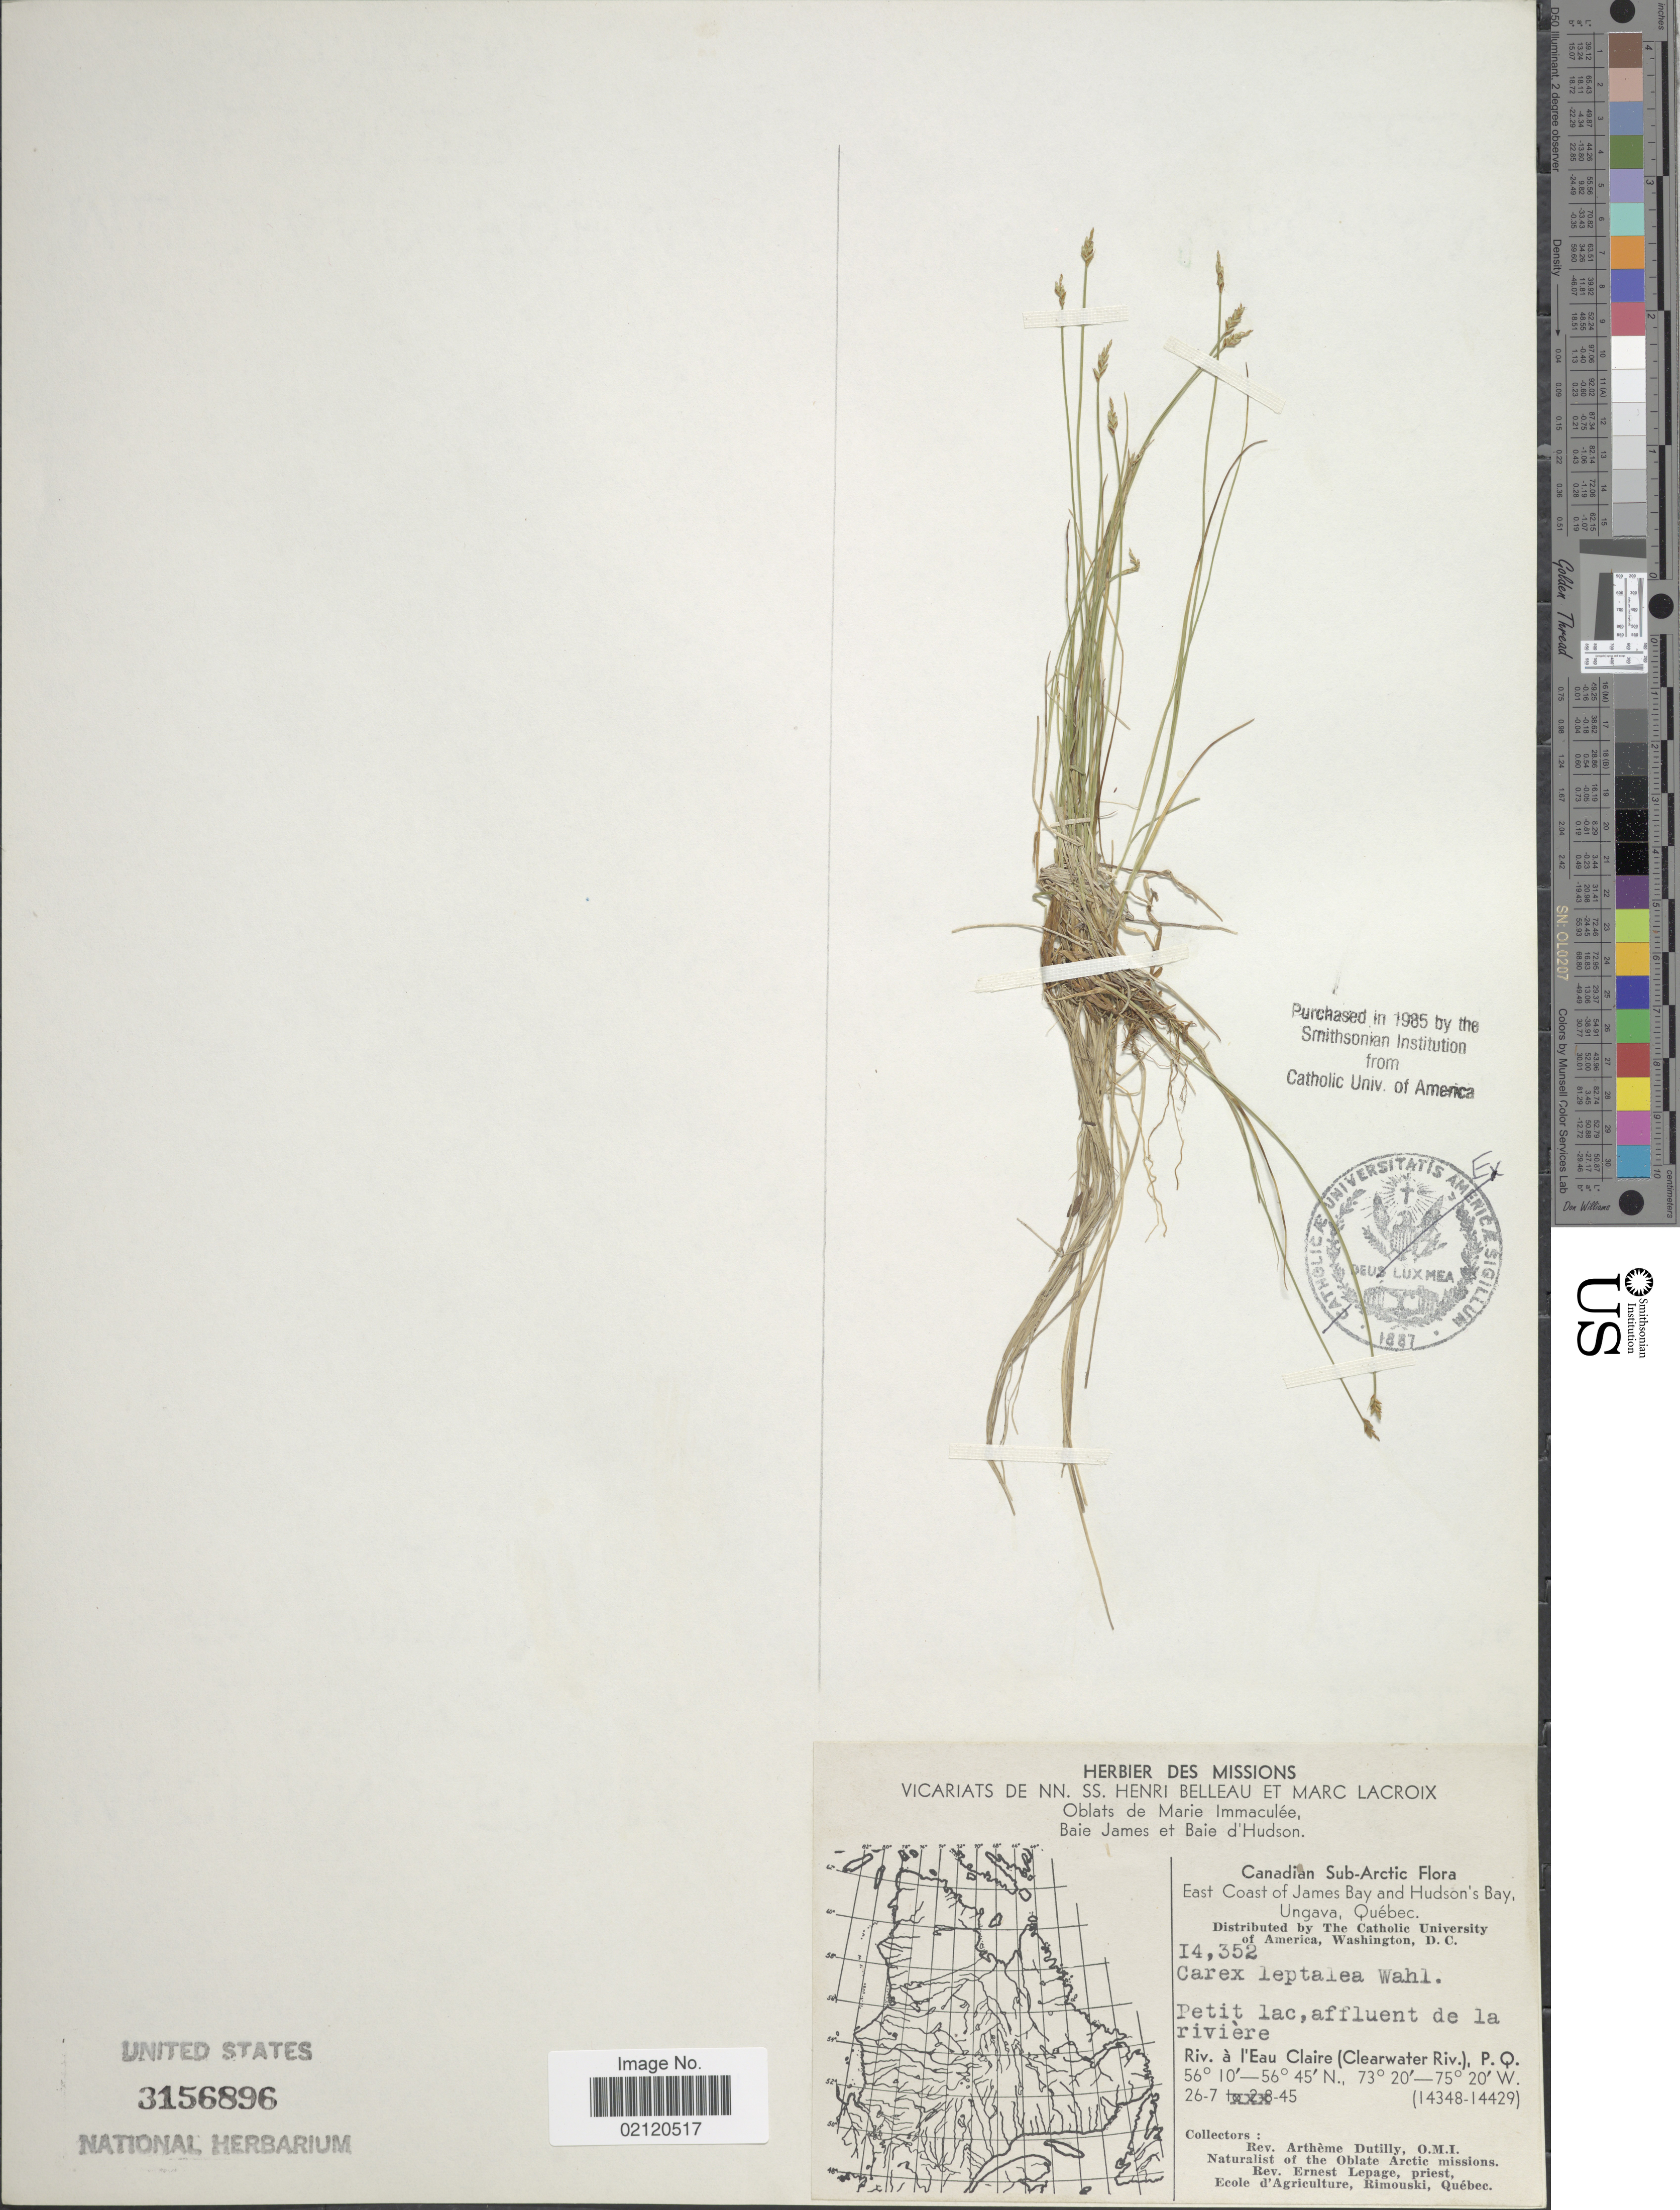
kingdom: Plantae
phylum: Tracheophyta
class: Liliopsida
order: Poales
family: Cyperaceae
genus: Carex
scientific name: Carex leptalea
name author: Wahlenb.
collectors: A. Dutilly & E. Lepage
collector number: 14352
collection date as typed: Transcribed d/m/y: 26/7/45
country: Canada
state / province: Quebec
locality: Canadian Sub-Arctic, East Coast of James Bay and Hudson's Bay, Ungava, Petit lac, affluent de la riviere, Riv. a l'Eau Claire (Clearwater Riv.), PQ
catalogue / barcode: US 3156896